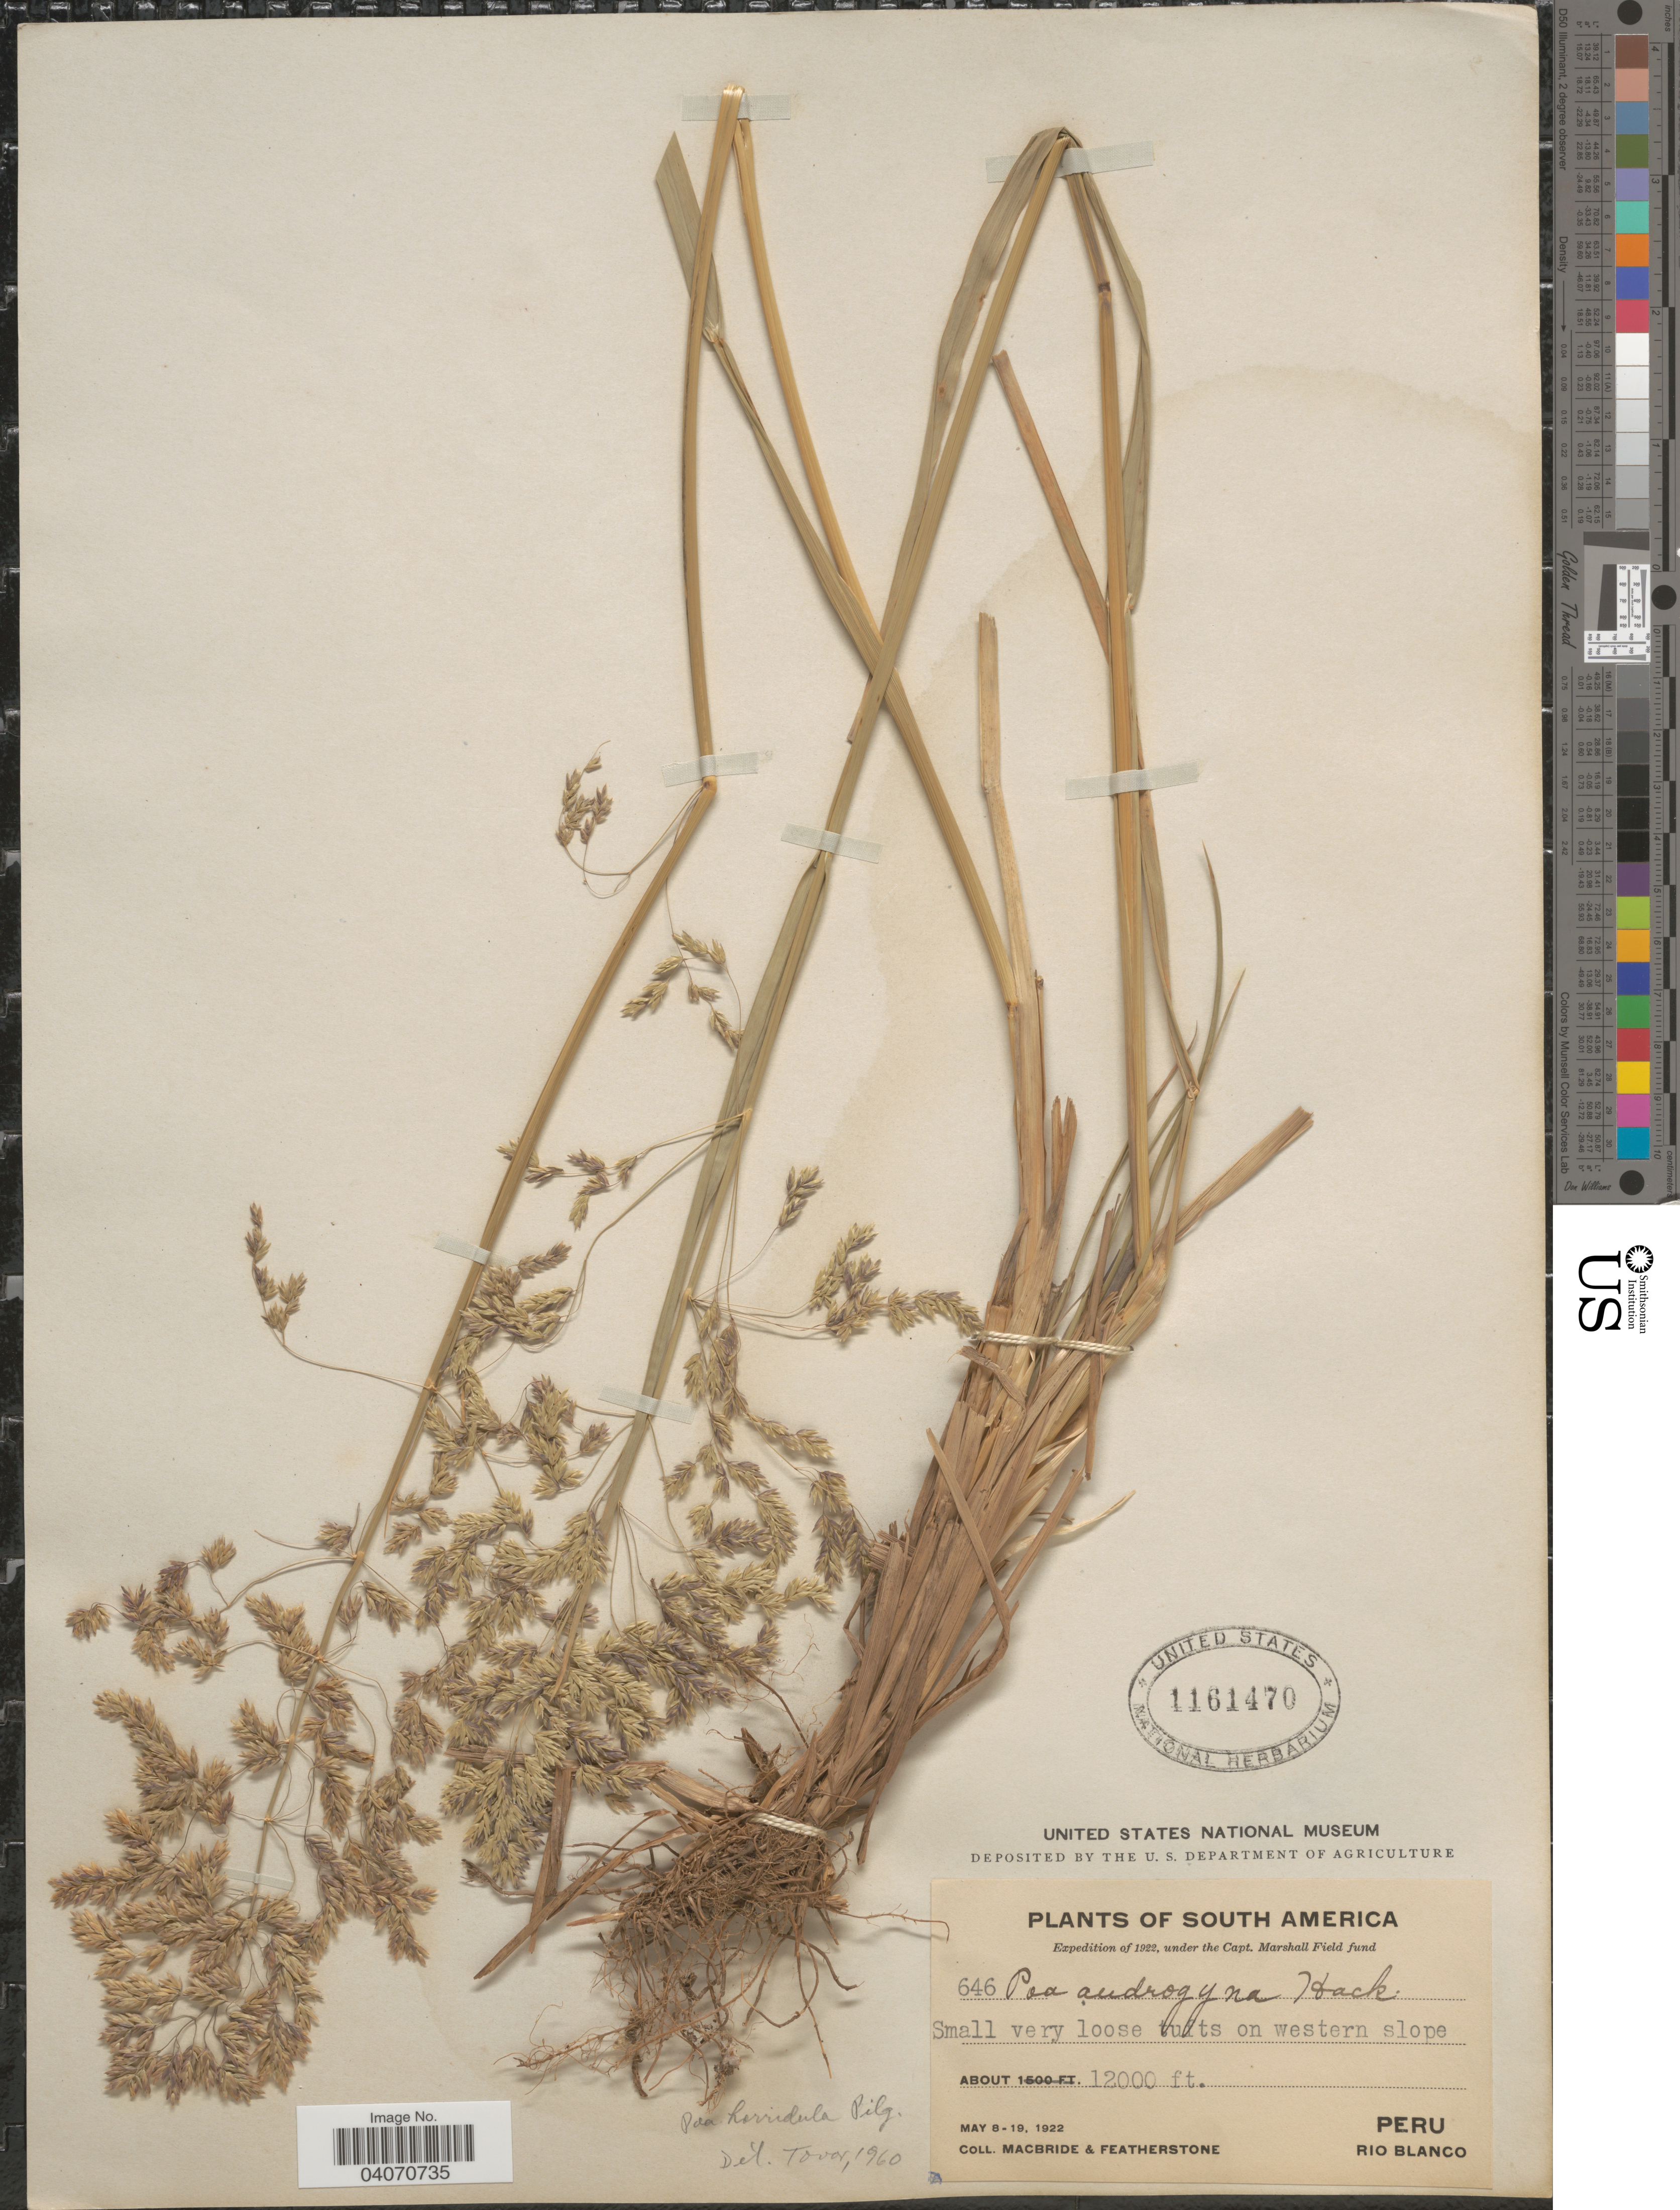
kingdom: Plantae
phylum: Tracheophyta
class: Liliopsida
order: Poales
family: Poaceae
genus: Poa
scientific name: Poa horridula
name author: Pilg.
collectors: Macbride, -- & -. Featherstone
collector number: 646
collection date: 1922-05-08/1922-05-19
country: Peru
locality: Expedition of 1922, under the Capt. Marshall Field fund. Small very loose tufts on western slope. Rio Blanco.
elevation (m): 3658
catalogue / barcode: US 1161470